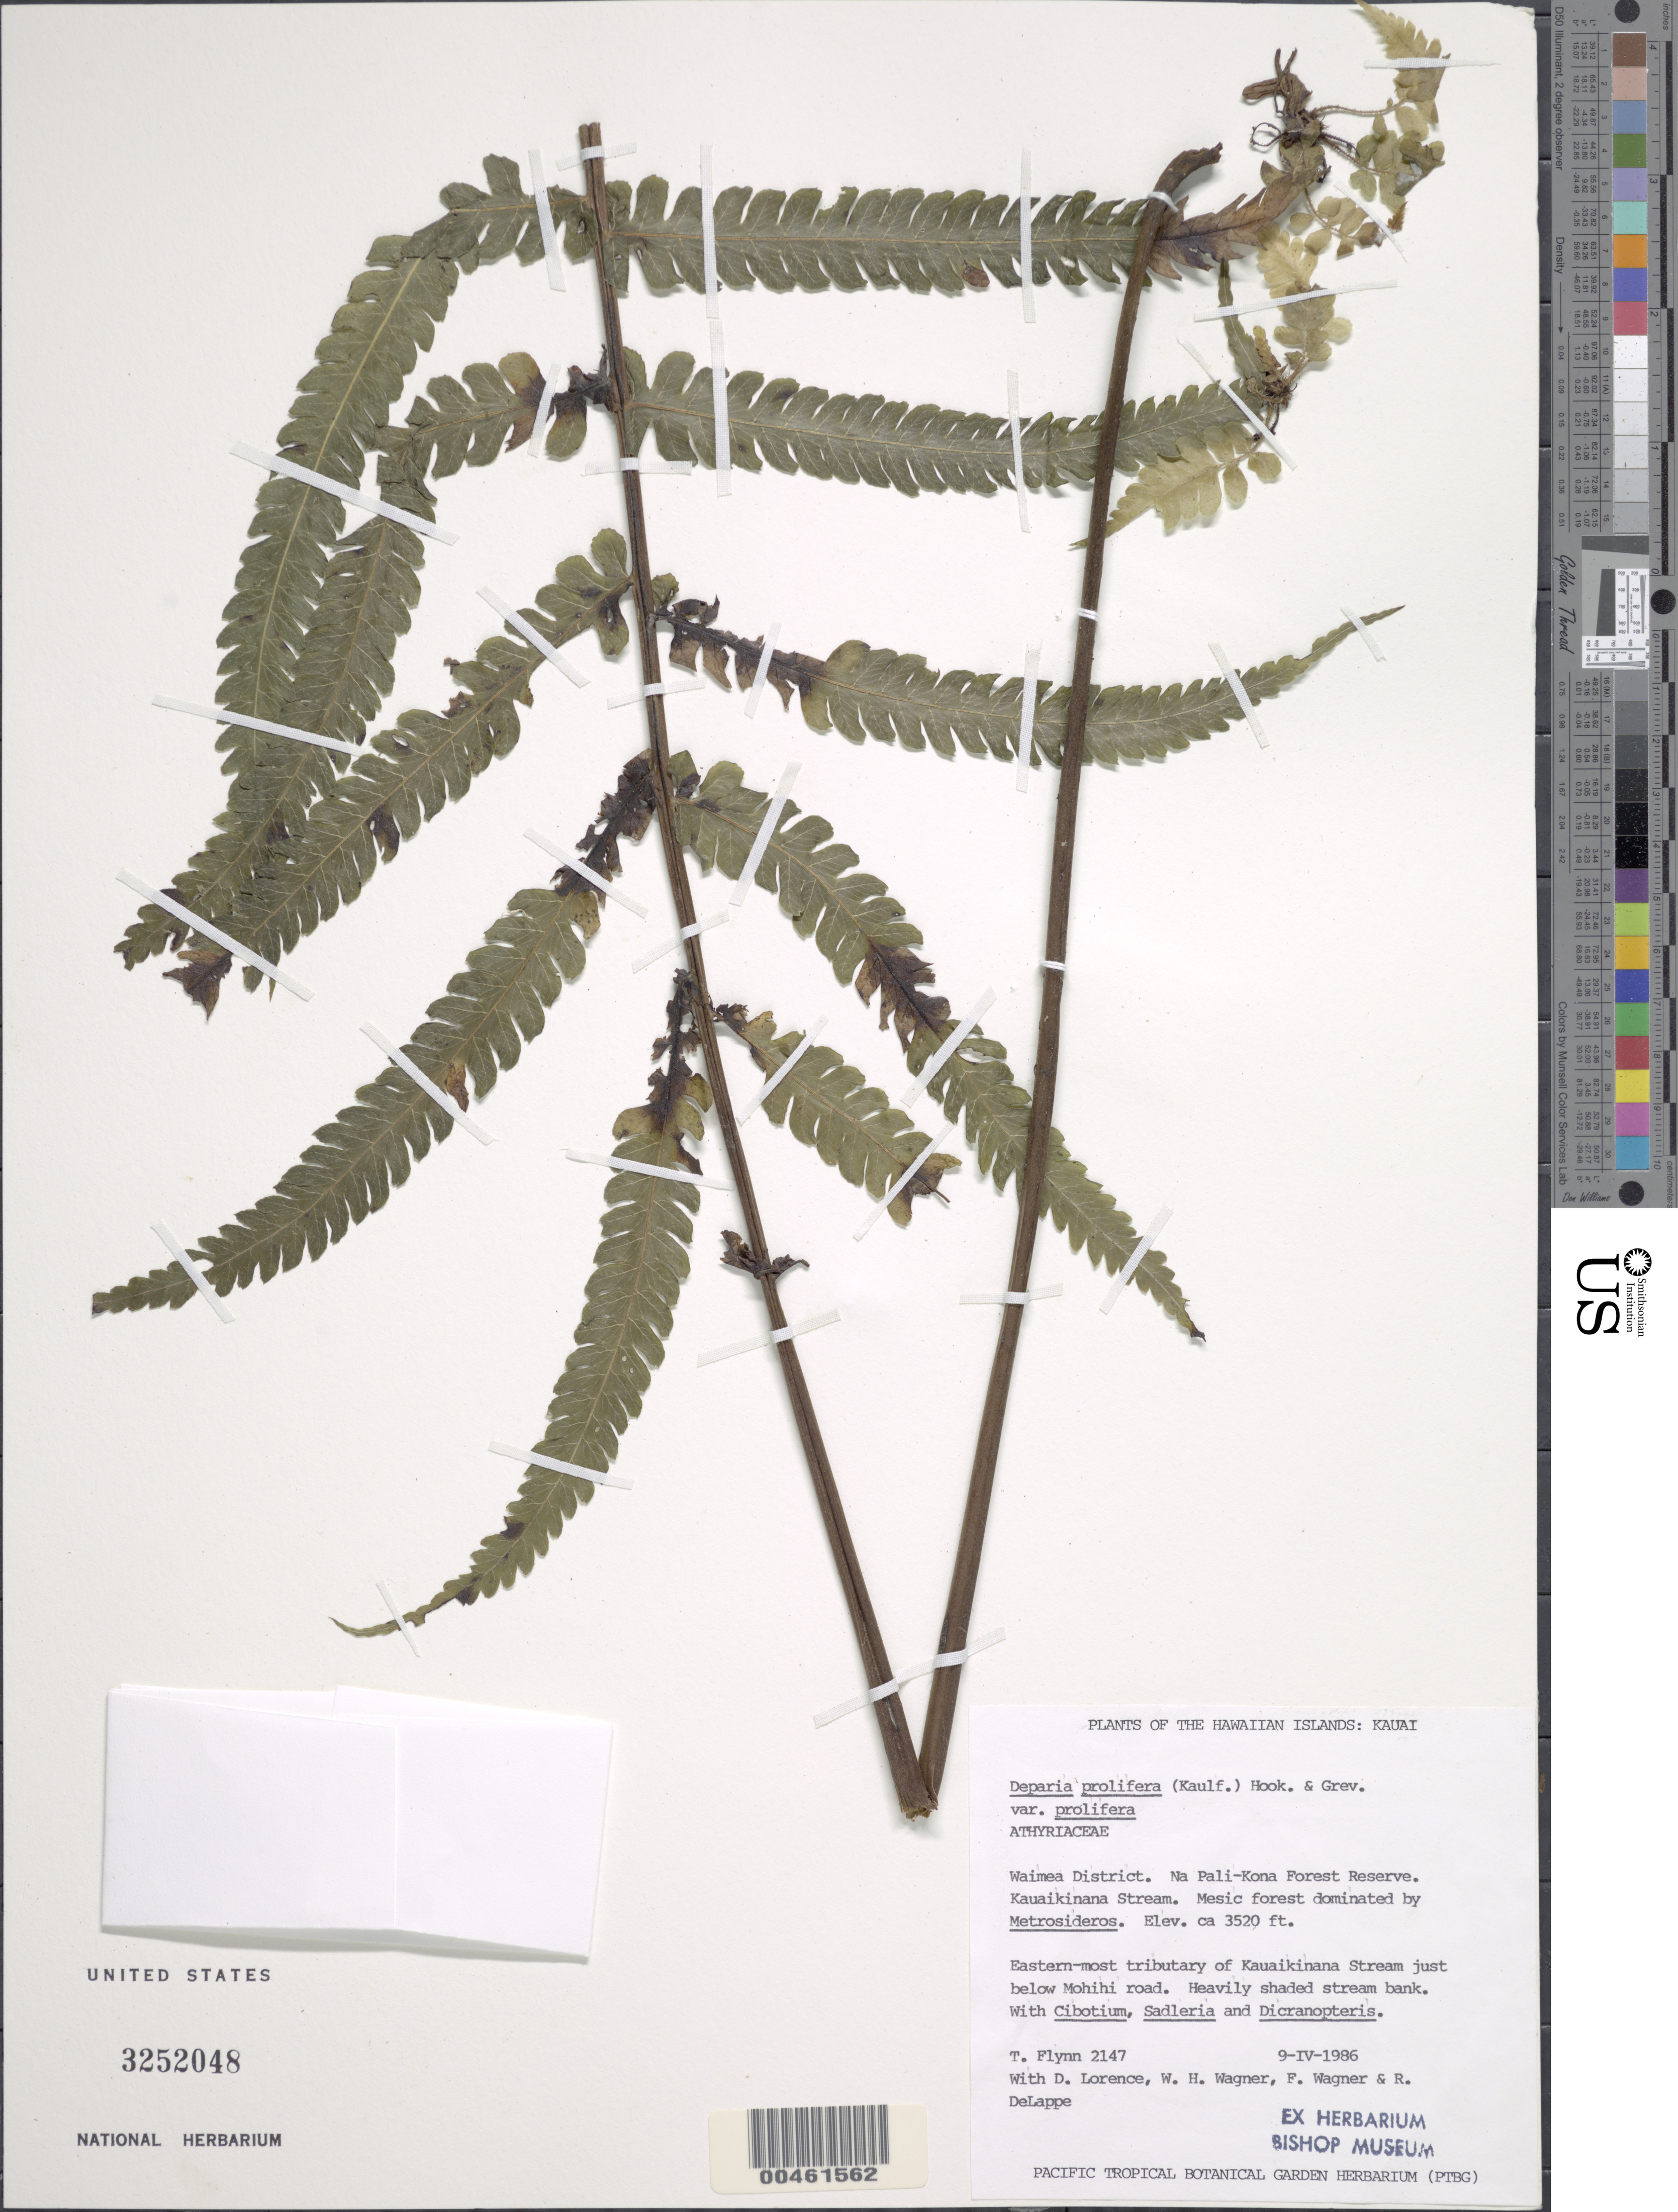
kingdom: Plantae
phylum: Tracheophyta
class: Polypodiopsida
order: Polypodiales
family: Athyriaceae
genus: Deparia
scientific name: Deparia prolifera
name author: (Kaulf.) Hook. & Grev.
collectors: T. W. Flynn, D. Lorence, W. H. Wagner, F. S. Wagner & R. DeLappe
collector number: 2147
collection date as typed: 9 Apr 1986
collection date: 1986-04-09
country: United States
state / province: Hawaii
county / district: Kauai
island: Kaua'i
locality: Waimea District. Na Pali-Kona Forest Reserve. Kauaikinana Stream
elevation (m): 1073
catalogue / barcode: US 3252048